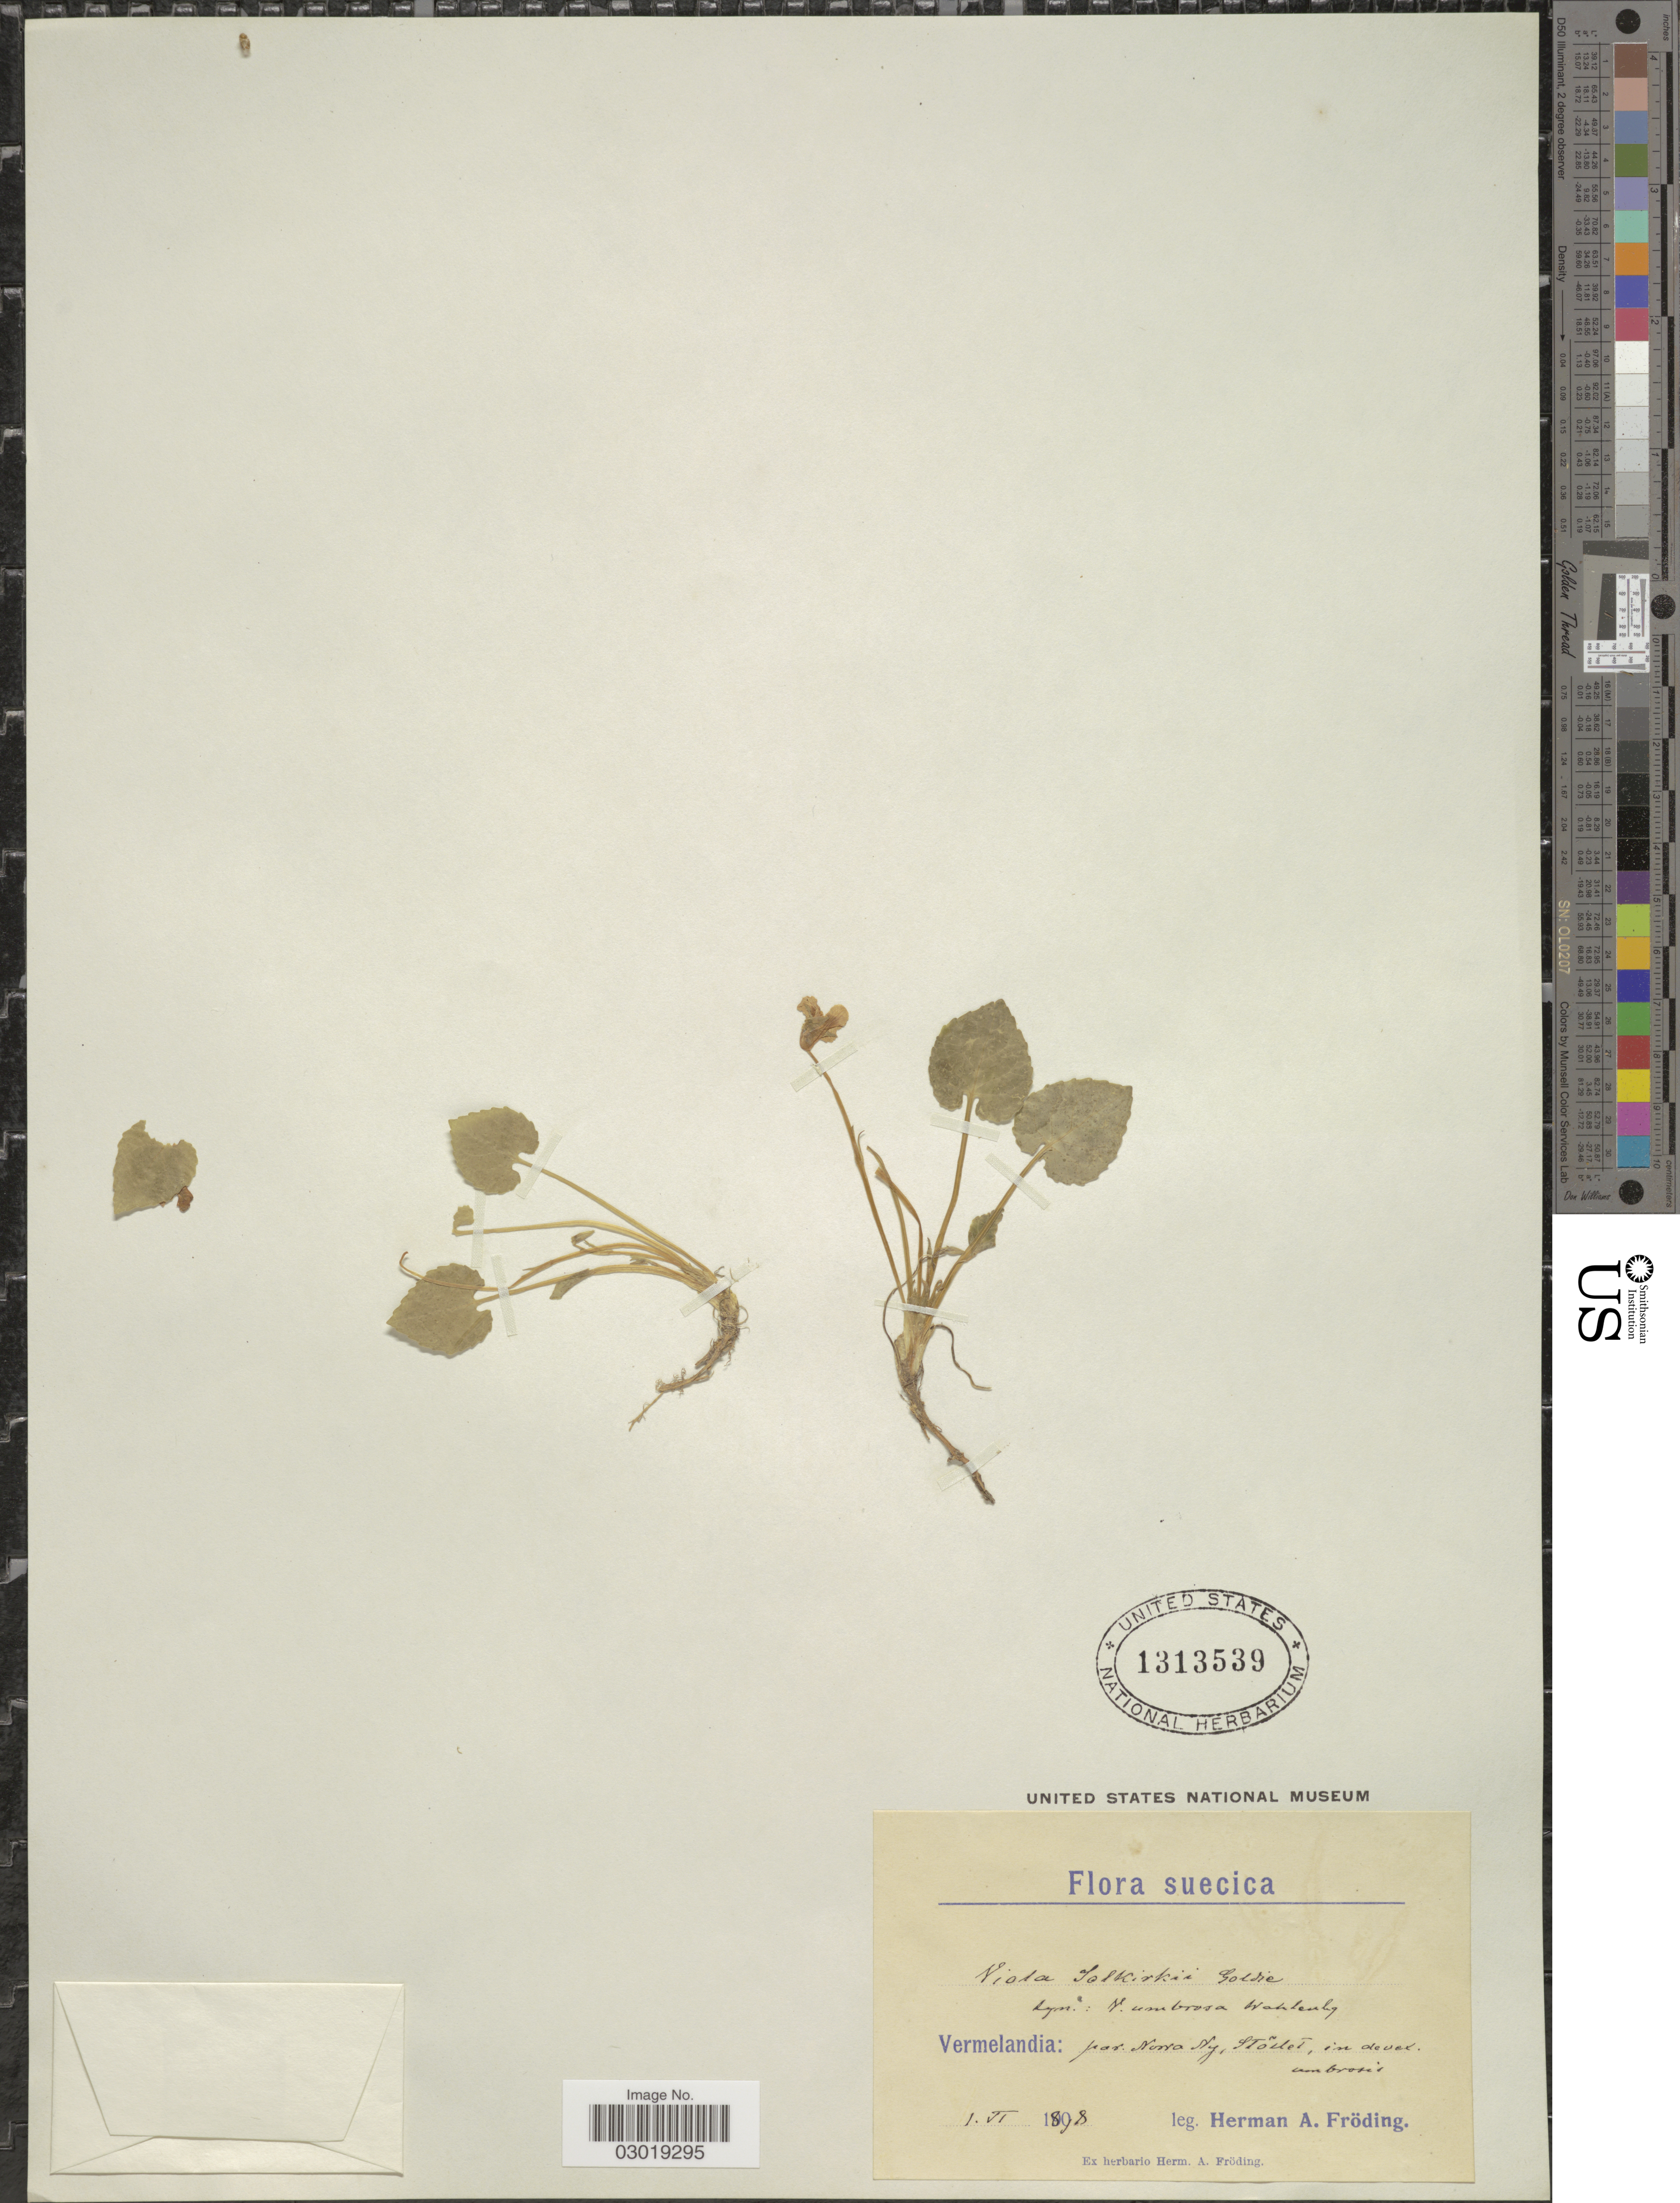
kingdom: Plantae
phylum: Tracheophyta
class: Magnoliopsida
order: Malpighiales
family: Violaceae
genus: Viola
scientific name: Viola selkirkii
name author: Pursh ex Goldie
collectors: H. Froding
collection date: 1898-06-01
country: Sweden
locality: Vermelandia: par. Nora Ny, Stöllet, in devex.[interpreted] umbrosis.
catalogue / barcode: US 1313539